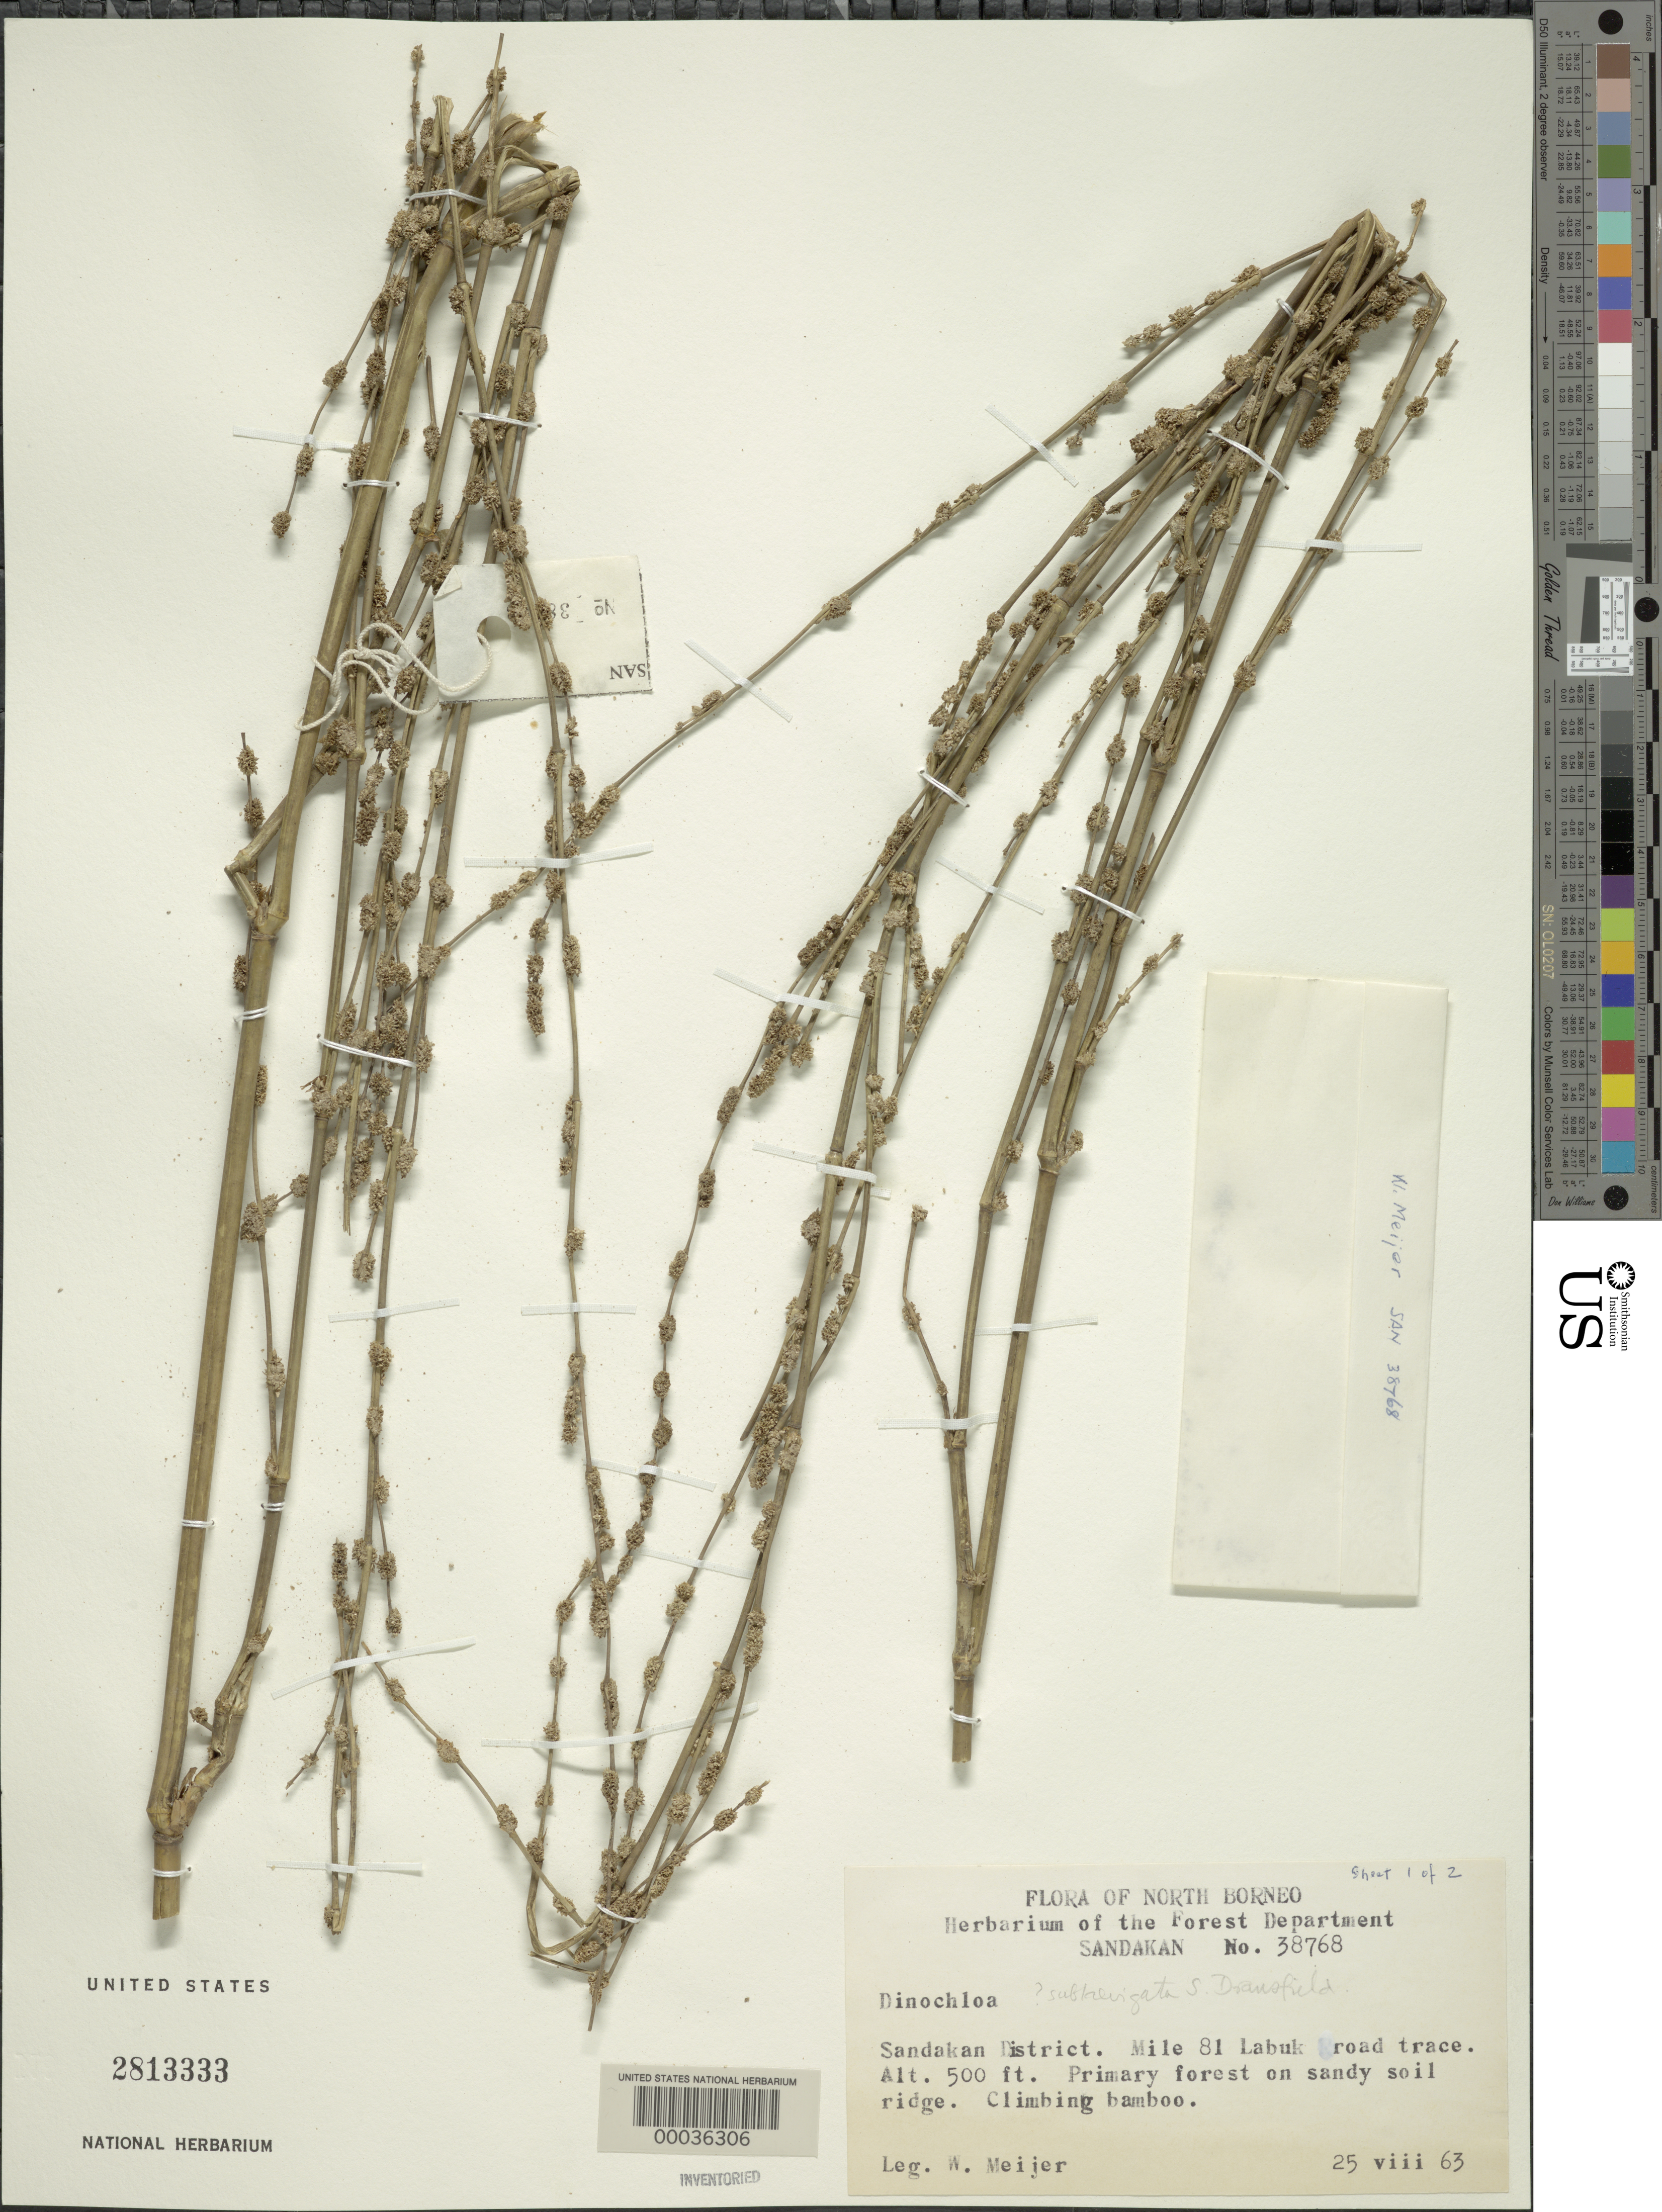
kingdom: Plantae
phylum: Tracheophyta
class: Liliopsida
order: Poales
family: Poaceae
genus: Dinochloa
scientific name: Dinochloa sp.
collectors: W. Meijer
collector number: Hfd 38768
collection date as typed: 25 Aug 1963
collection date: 1963-08-25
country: Malaysia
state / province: Sabah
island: Borneo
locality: Sandakan dist., mi 81 labuk road trace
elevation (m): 153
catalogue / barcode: US 2813333